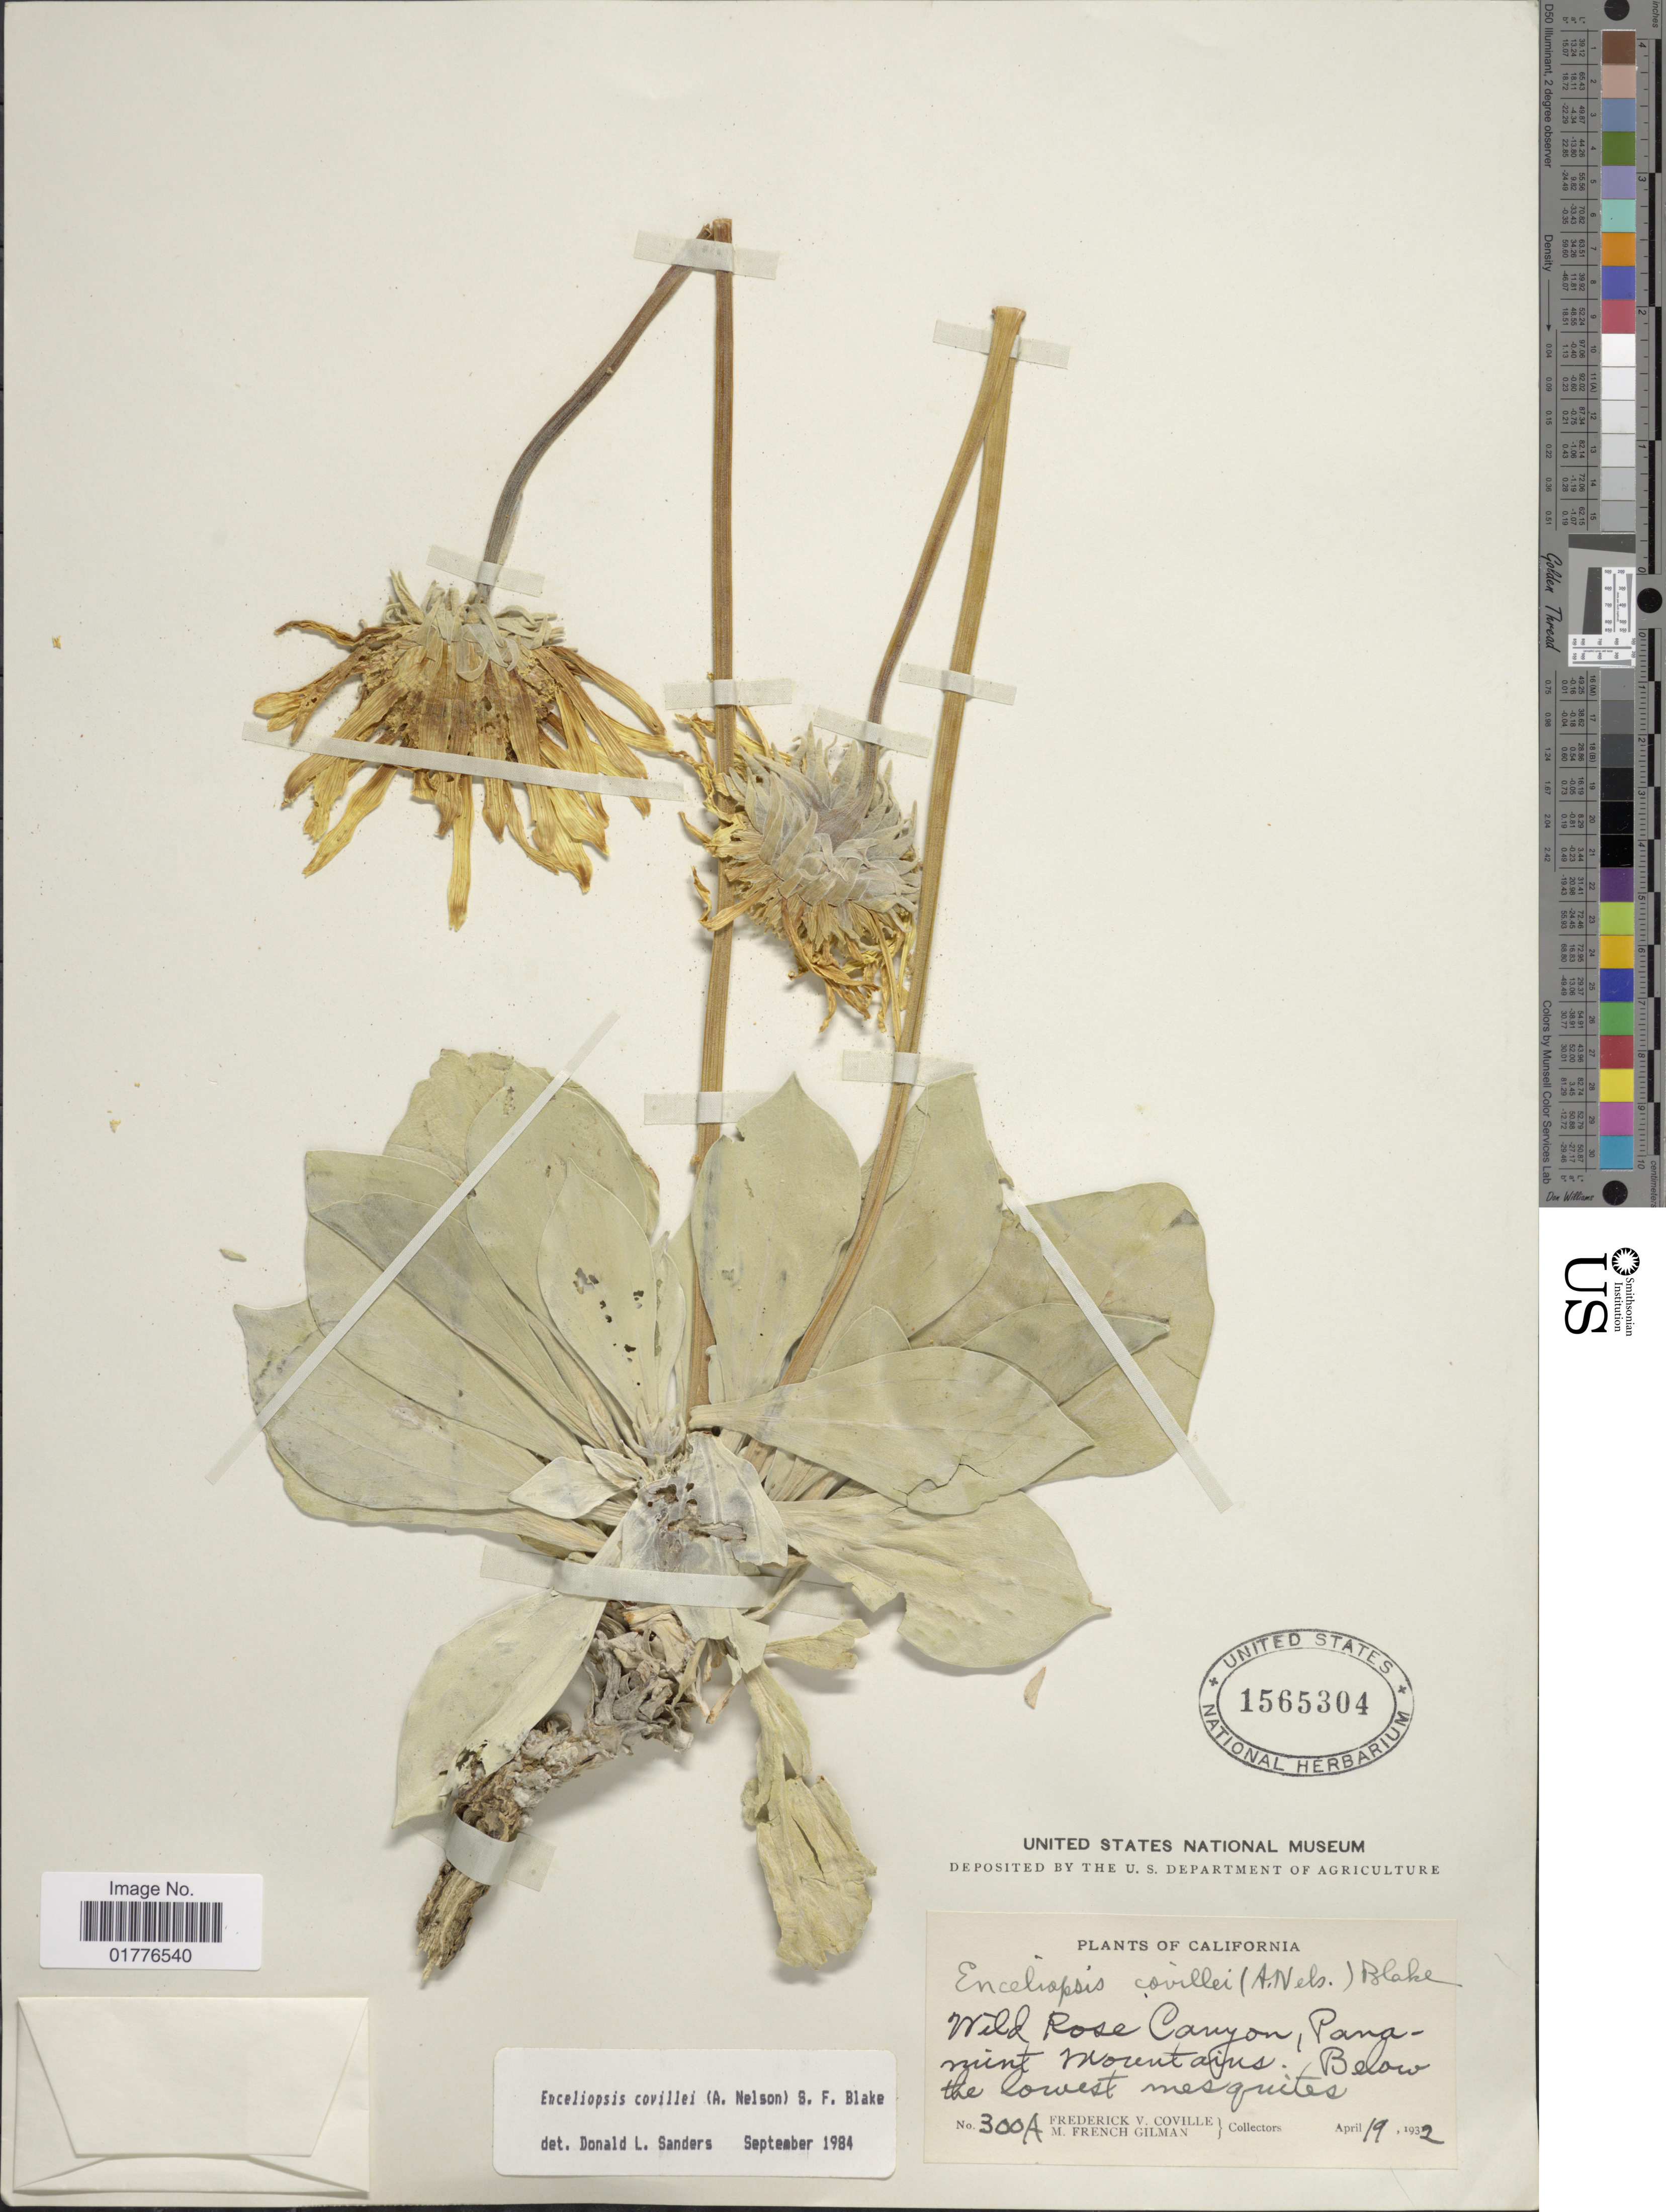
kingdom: Plantae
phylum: Tracheophyta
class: Magnoliopsida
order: Asterales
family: Asteraceae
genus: Enceliopsis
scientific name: Enceliopsis covillei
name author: (A. Nelson) S.F. Blake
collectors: F. V. Coville & M. F. Gilman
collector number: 300A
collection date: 1932-04-19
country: United States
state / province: California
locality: Wild Rose Canyon, Panamint Mountains. Below the lowest mesquites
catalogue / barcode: US 1565304